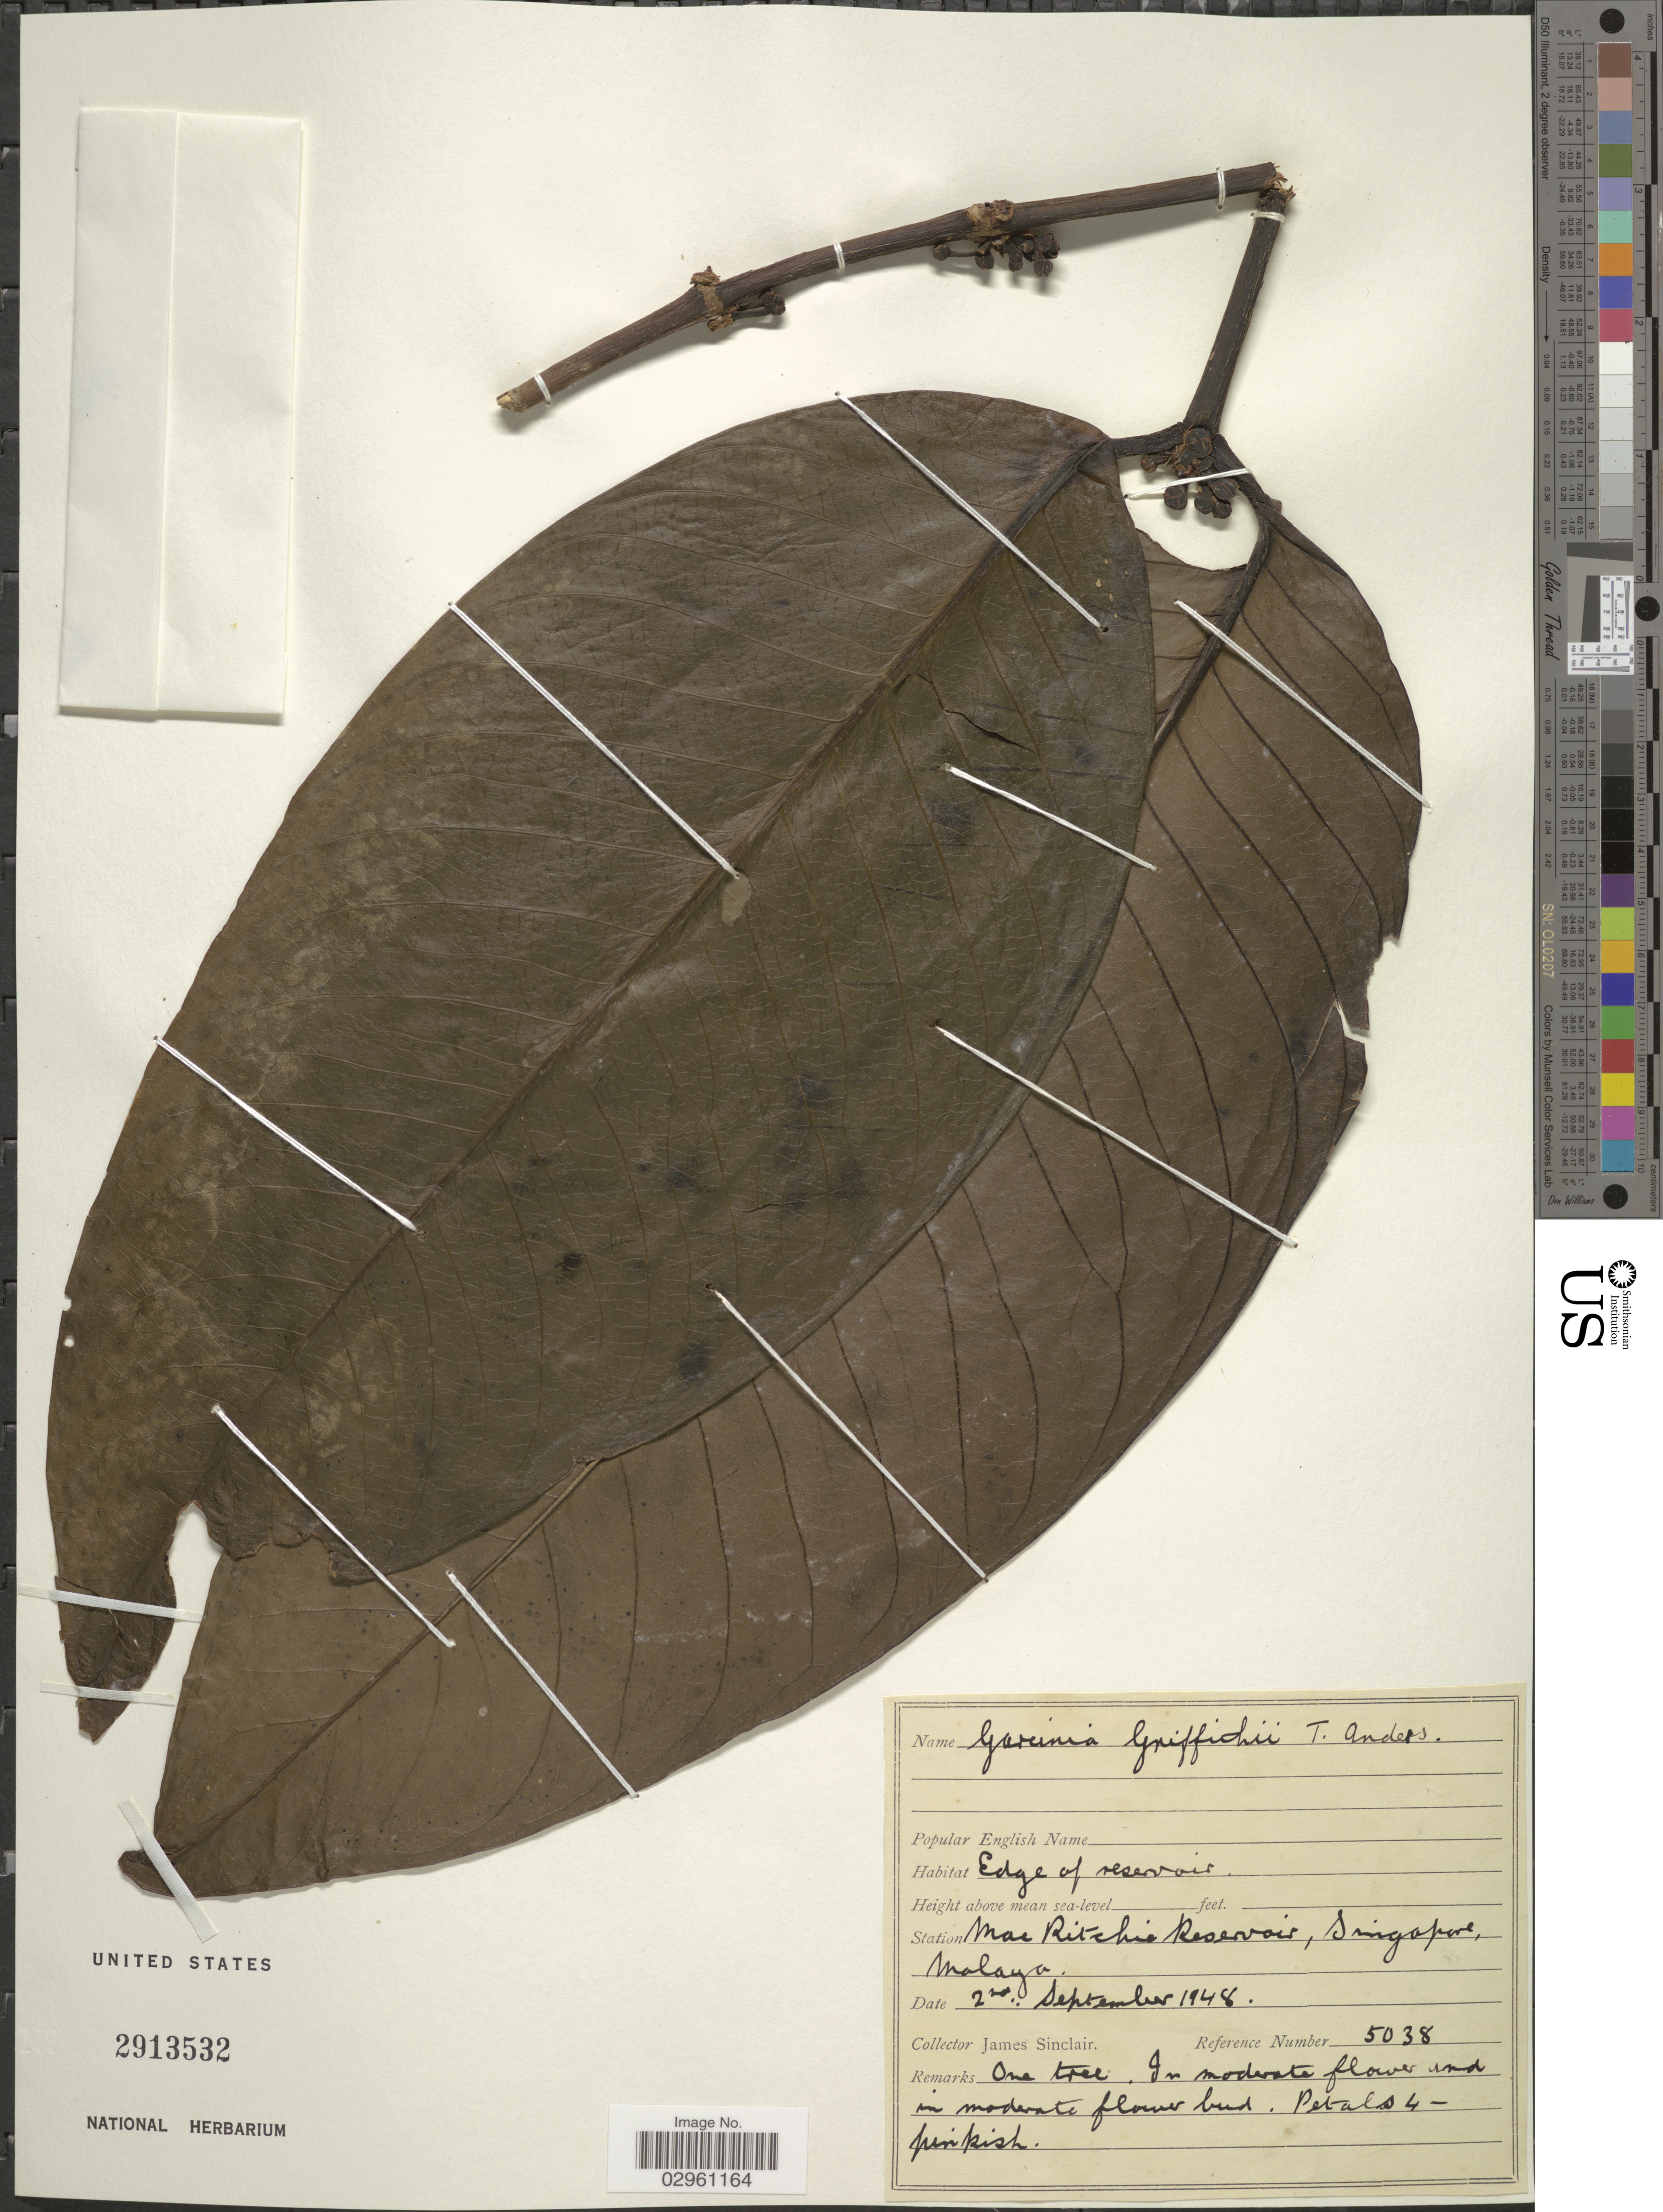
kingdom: Plantae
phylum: Tracheophyta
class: Magnoliopsida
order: Malpighiales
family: Clusiaceae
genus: Garcinia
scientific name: Garcinia griffithii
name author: T. Anderson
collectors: J. Sinclair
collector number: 5038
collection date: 1948-09-02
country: Singapore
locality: Station Mac Ritchie Reservoir, Singapore, Malaya.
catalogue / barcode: US 2913532